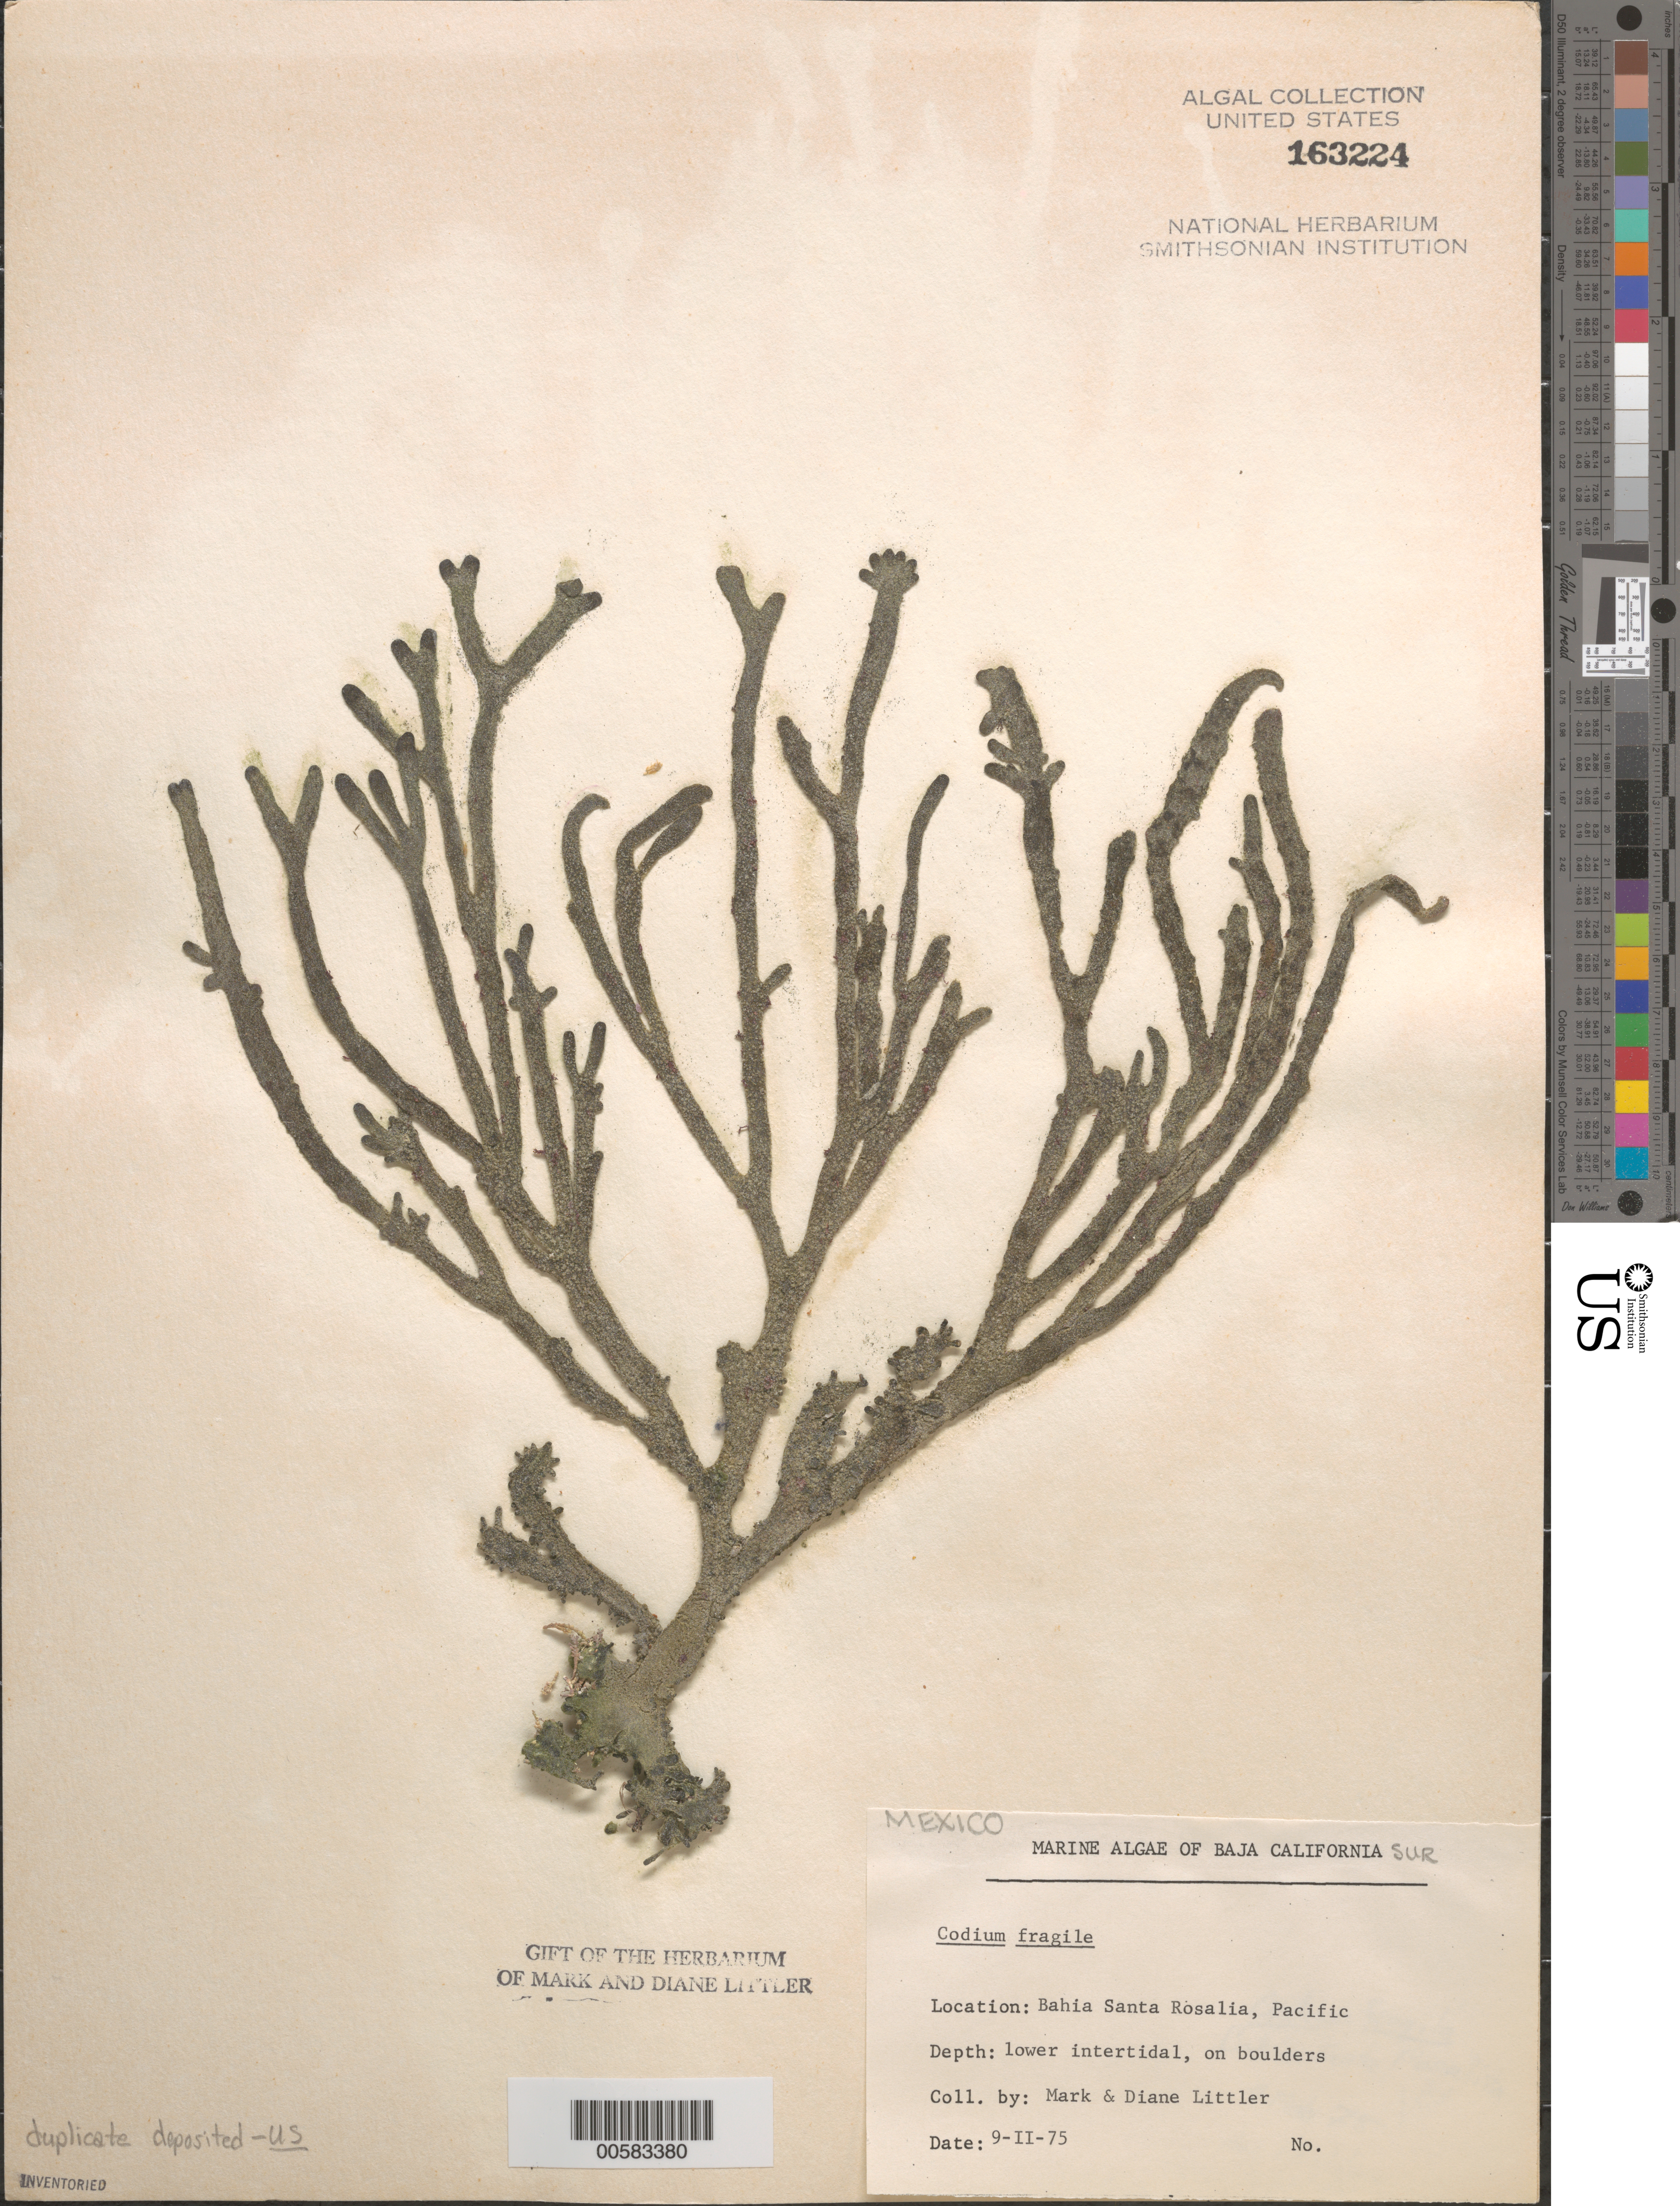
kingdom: Plantae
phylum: Chlorophyta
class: Ulvophyceae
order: Bryopsidales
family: Codiaceae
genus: Codium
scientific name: Codium fragile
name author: (Suringar) P. Hariot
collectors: M. M. Littler & D. S. Littler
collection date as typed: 09 Feb 1975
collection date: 1975-02-09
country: Mexico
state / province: Baja California Sur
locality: Bahia Santa Rosalia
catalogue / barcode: US 163224